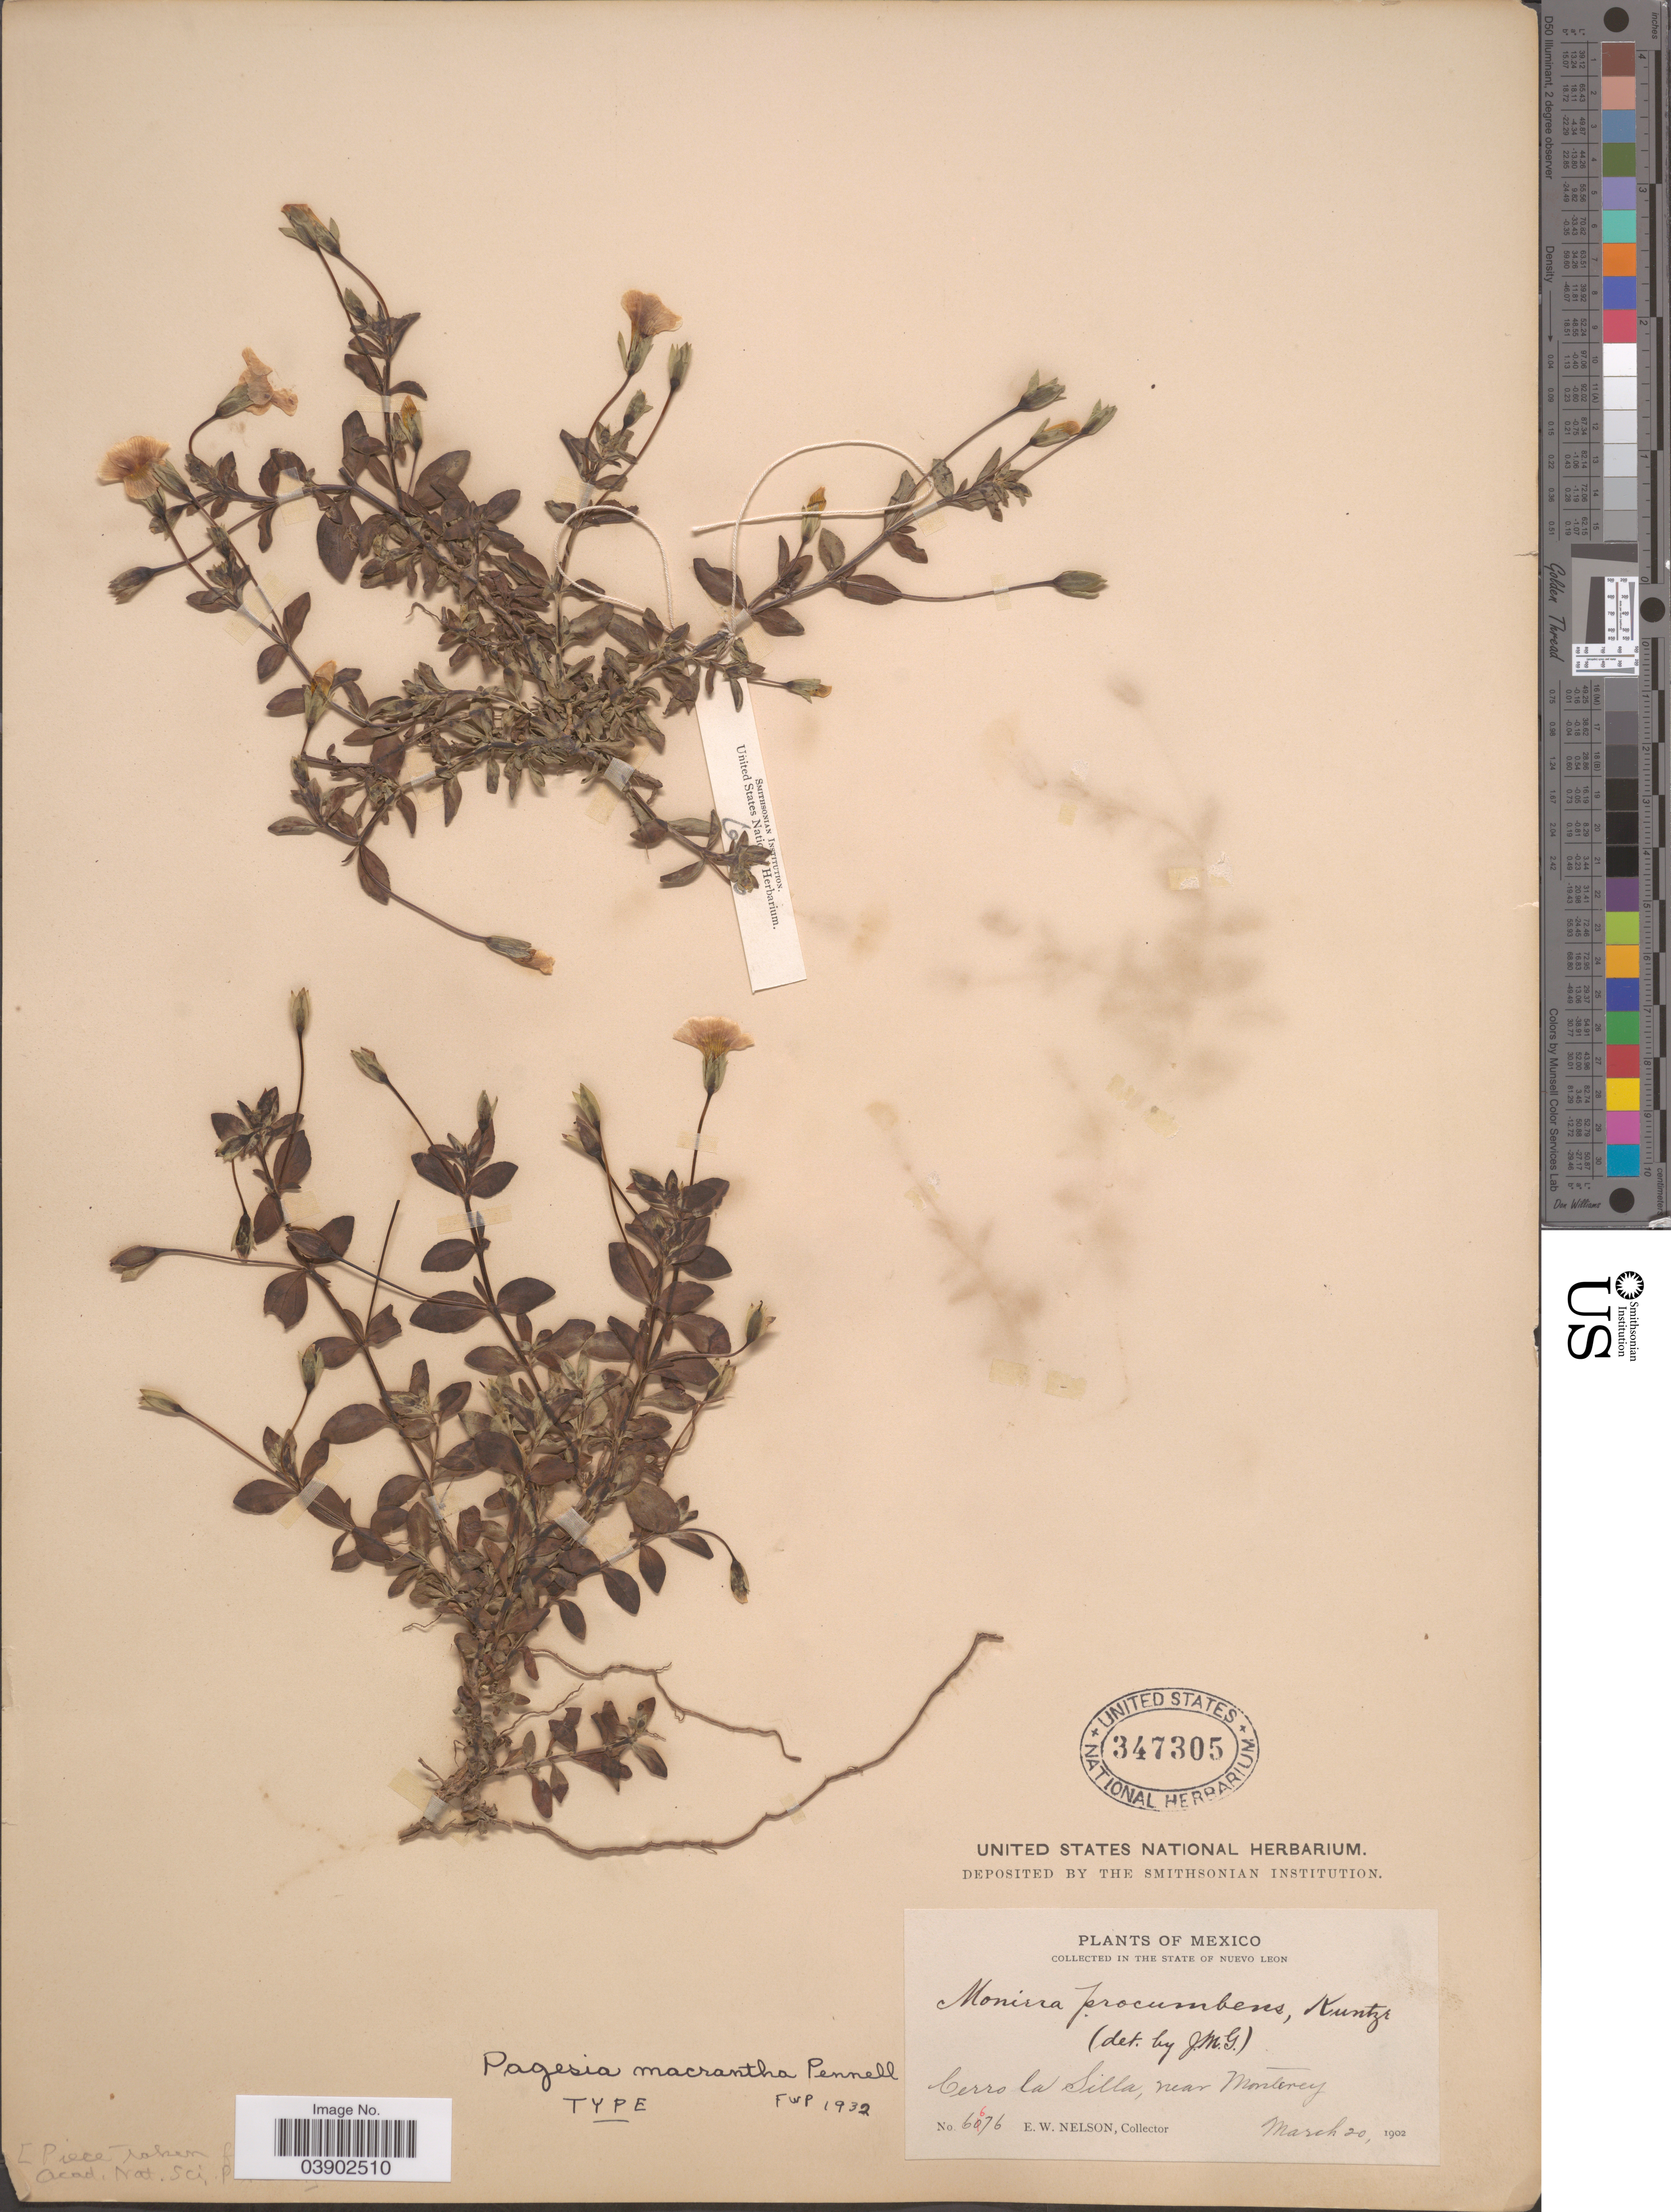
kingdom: Plantae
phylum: Tracheophyta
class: Magnoliopsida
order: Lamiales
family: Plantaginaceae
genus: Mecardonia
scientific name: Mecardonia procumbens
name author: (Mill.) Small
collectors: E. W. Nelson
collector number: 6676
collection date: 1902-03-20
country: Mexico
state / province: Nuevo León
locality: Cerro la Silla, near Monterey.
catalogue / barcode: US 347305